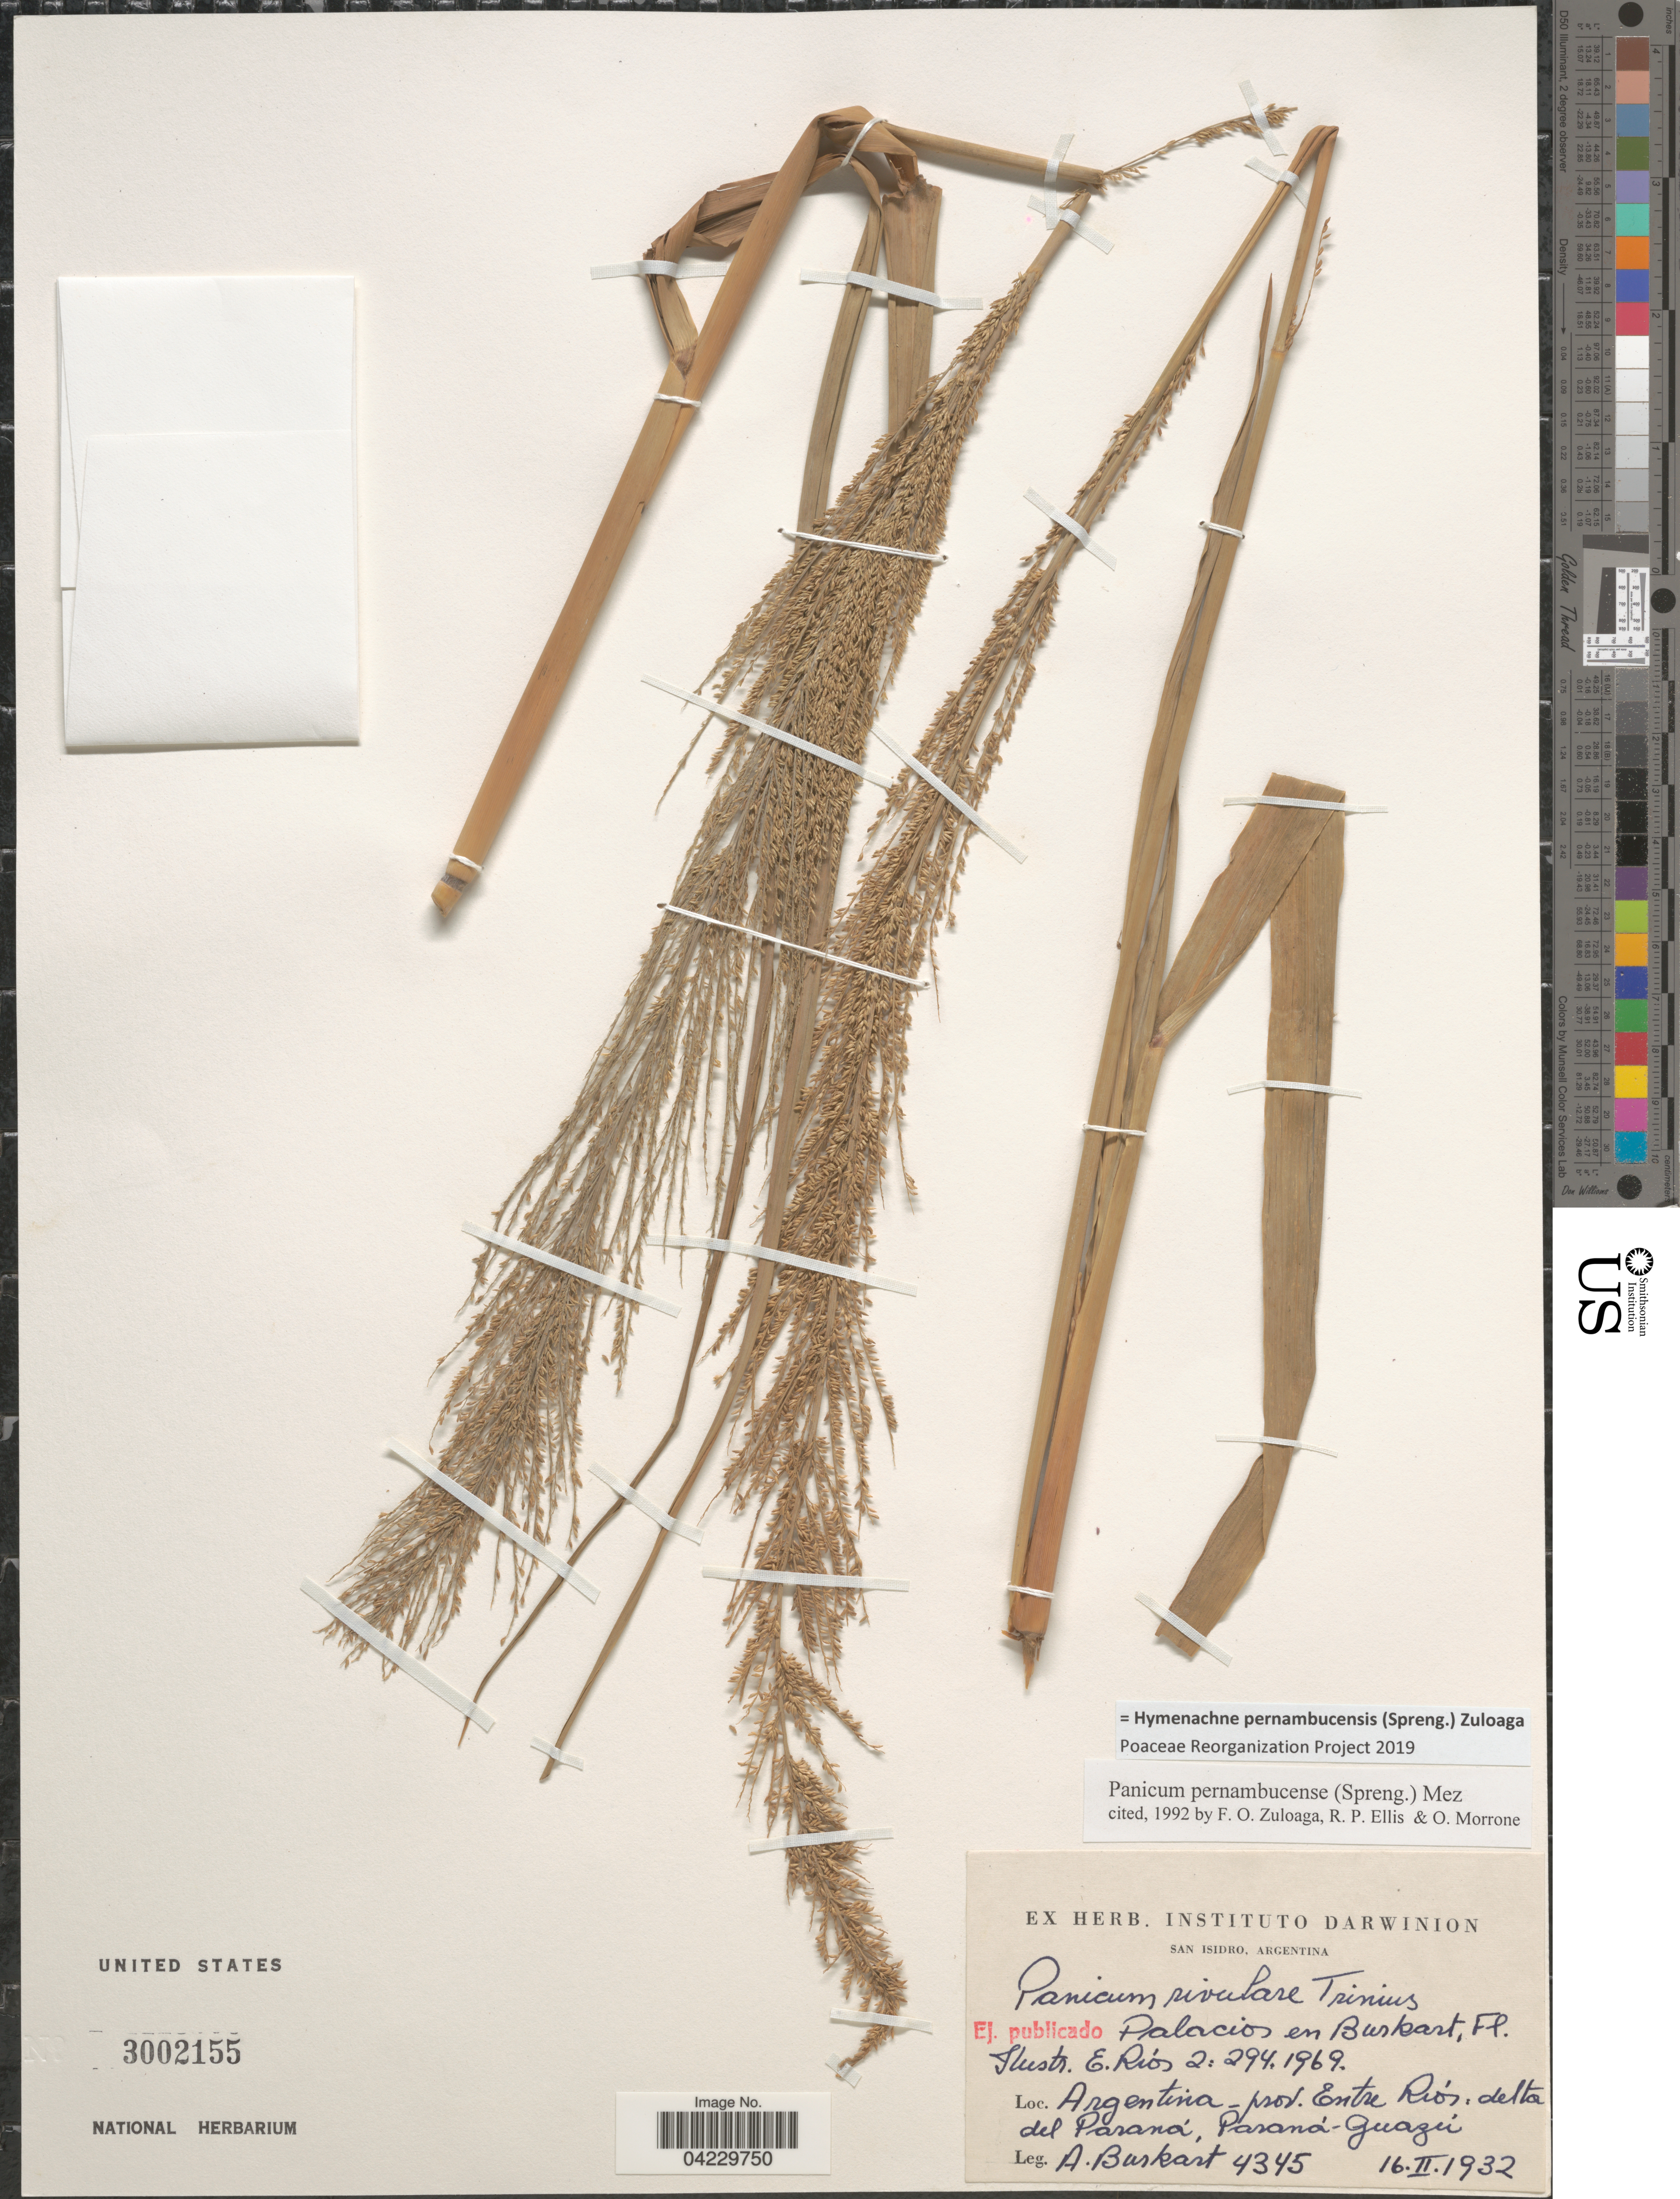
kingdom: Plantae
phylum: Tracheophyta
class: Liliopsida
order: Poales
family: Poaceae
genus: Hymenachne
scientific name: Hymenachne pernambucensis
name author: (Spreng.) Zuloaga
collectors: A. E. Burkart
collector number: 4345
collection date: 1932-02-16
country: Argentina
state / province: Entre Rios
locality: Delta del Paraná, Paraná-Guazú.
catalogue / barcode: US 3002155